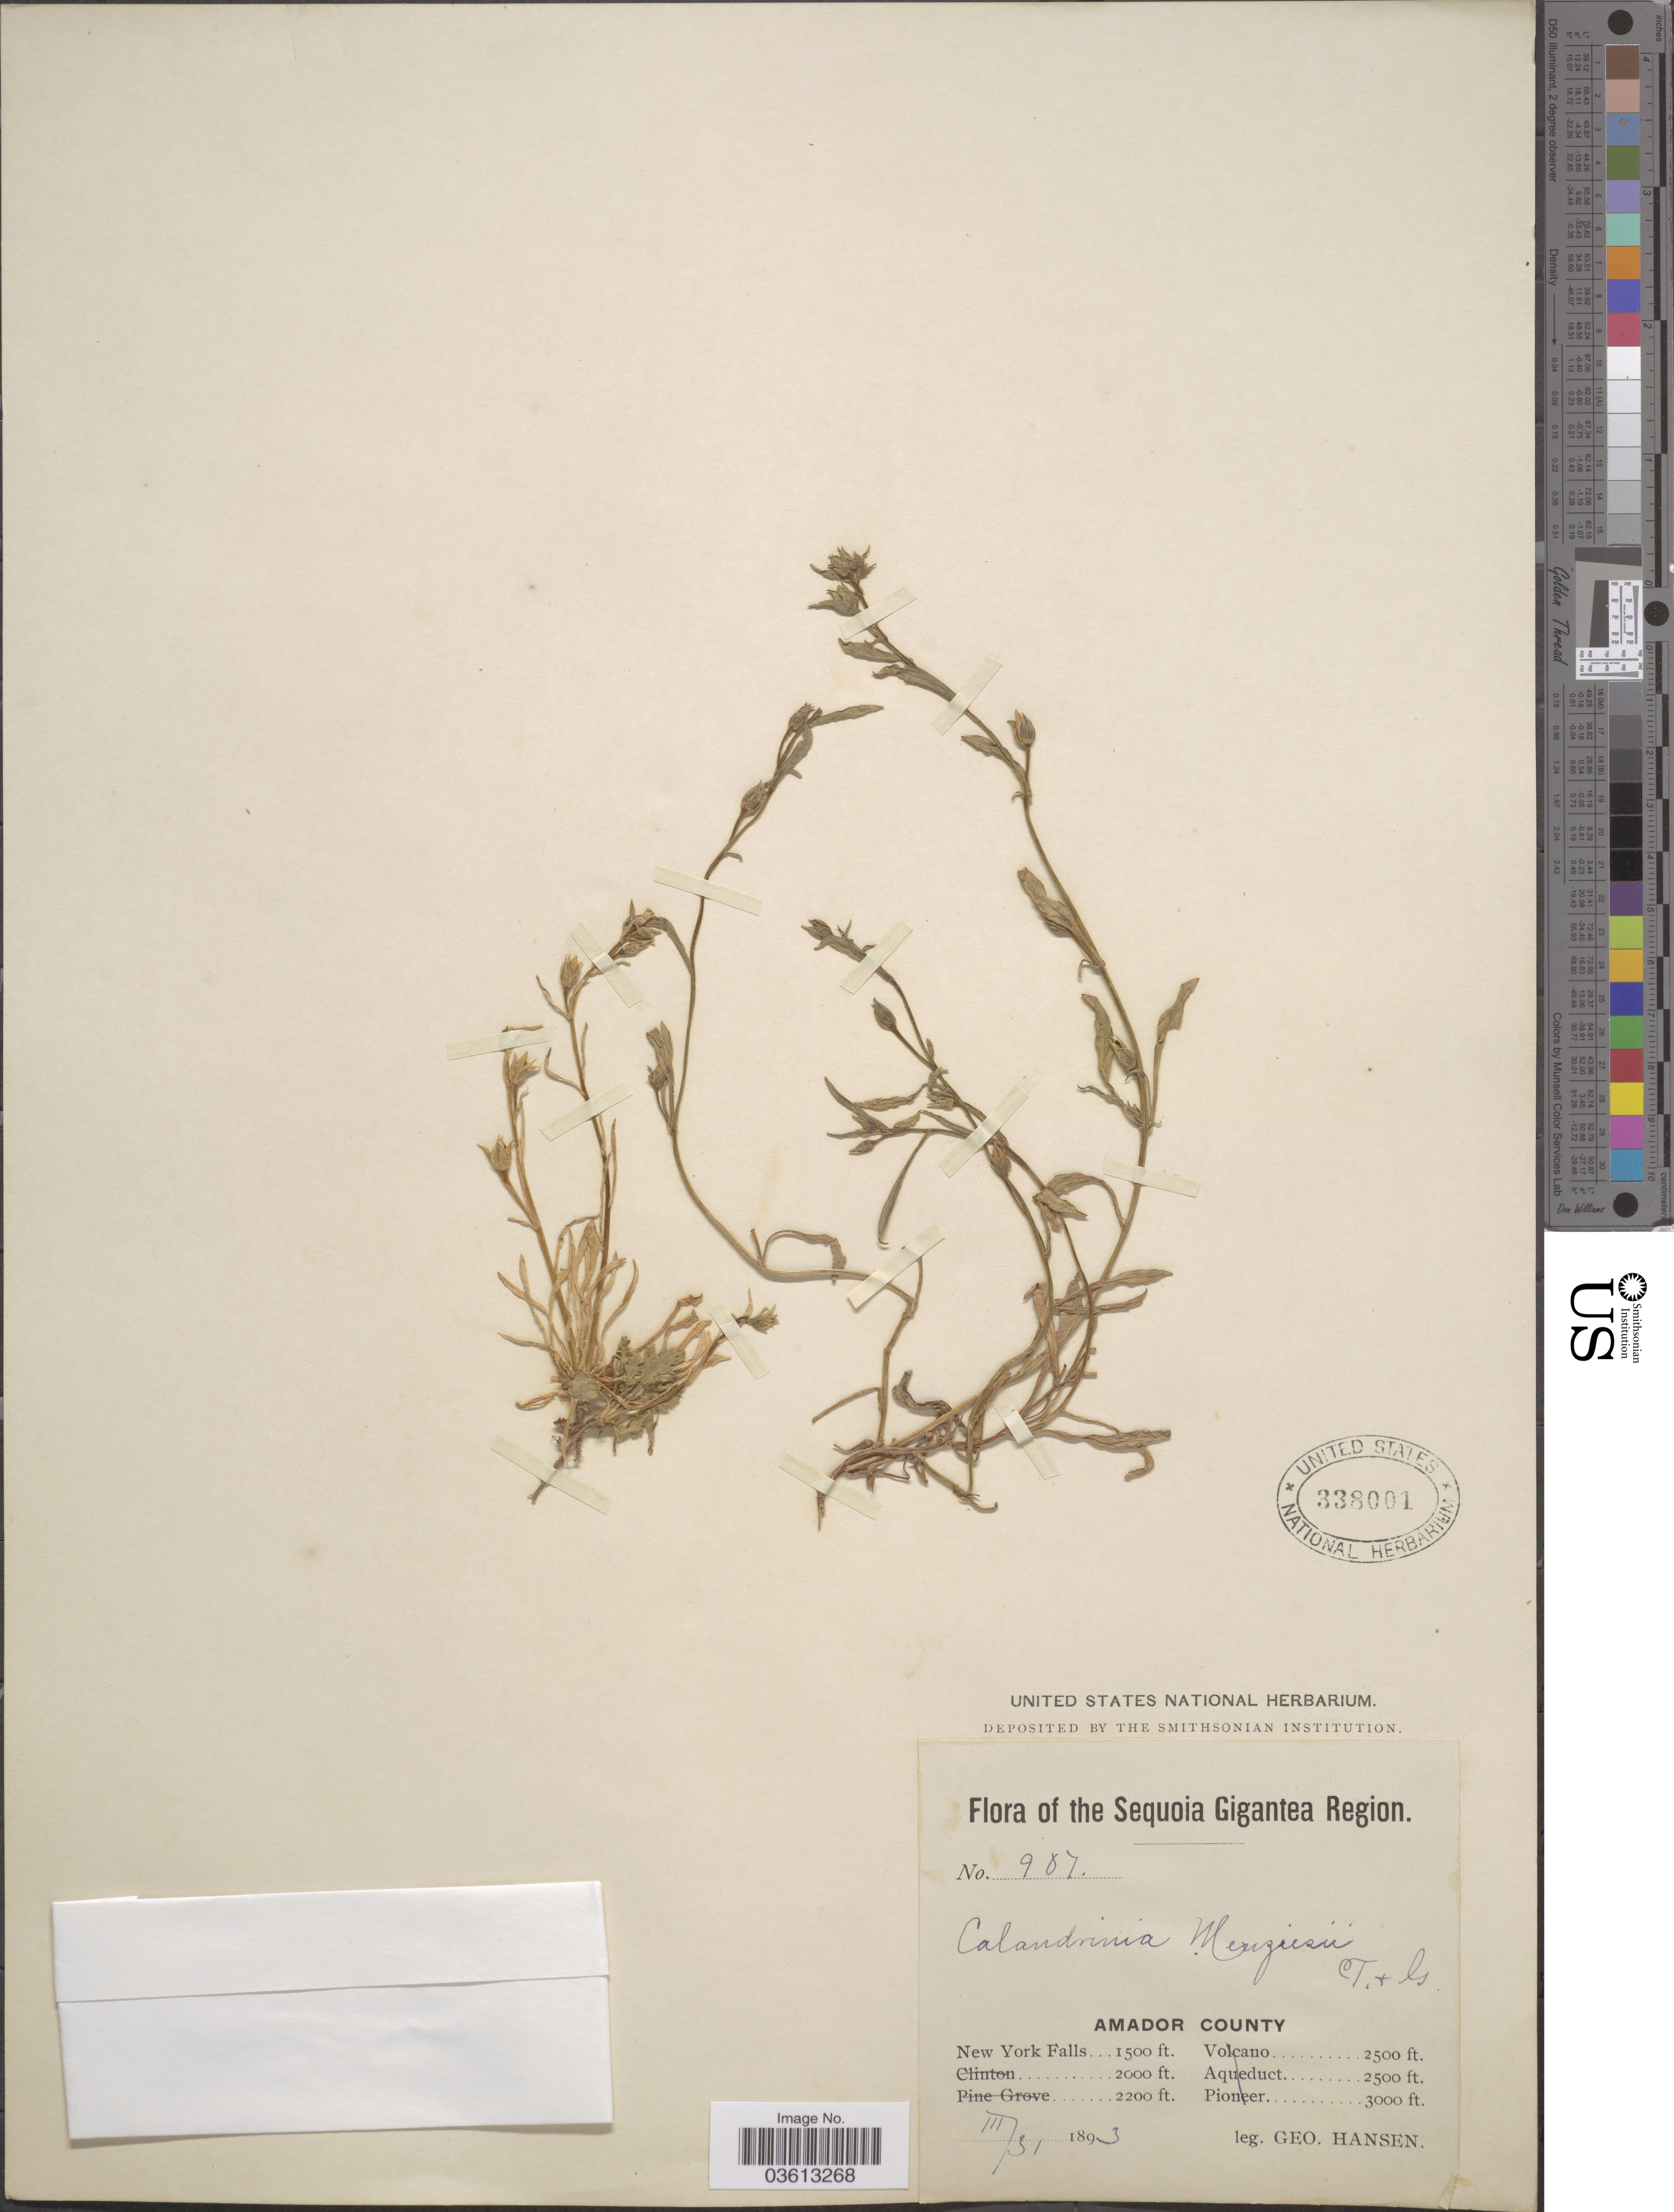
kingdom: Plantae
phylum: Tracheophyta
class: Magnoliopsida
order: Caryophyllales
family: Montiaceae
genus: Calandrinia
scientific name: Calandrinia ciliata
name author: (Ruiz & Pav.) DC.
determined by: Strong, Mark T., (BOT), Smithsonian Institution - National Museum of Natural History (UNITED STATES)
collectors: G. Hansen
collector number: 907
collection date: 1893-03-31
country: United States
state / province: California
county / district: Amador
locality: The Sequoia Gigantea Region. Amador County. New York Falls.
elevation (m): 457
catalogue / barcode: US 338001